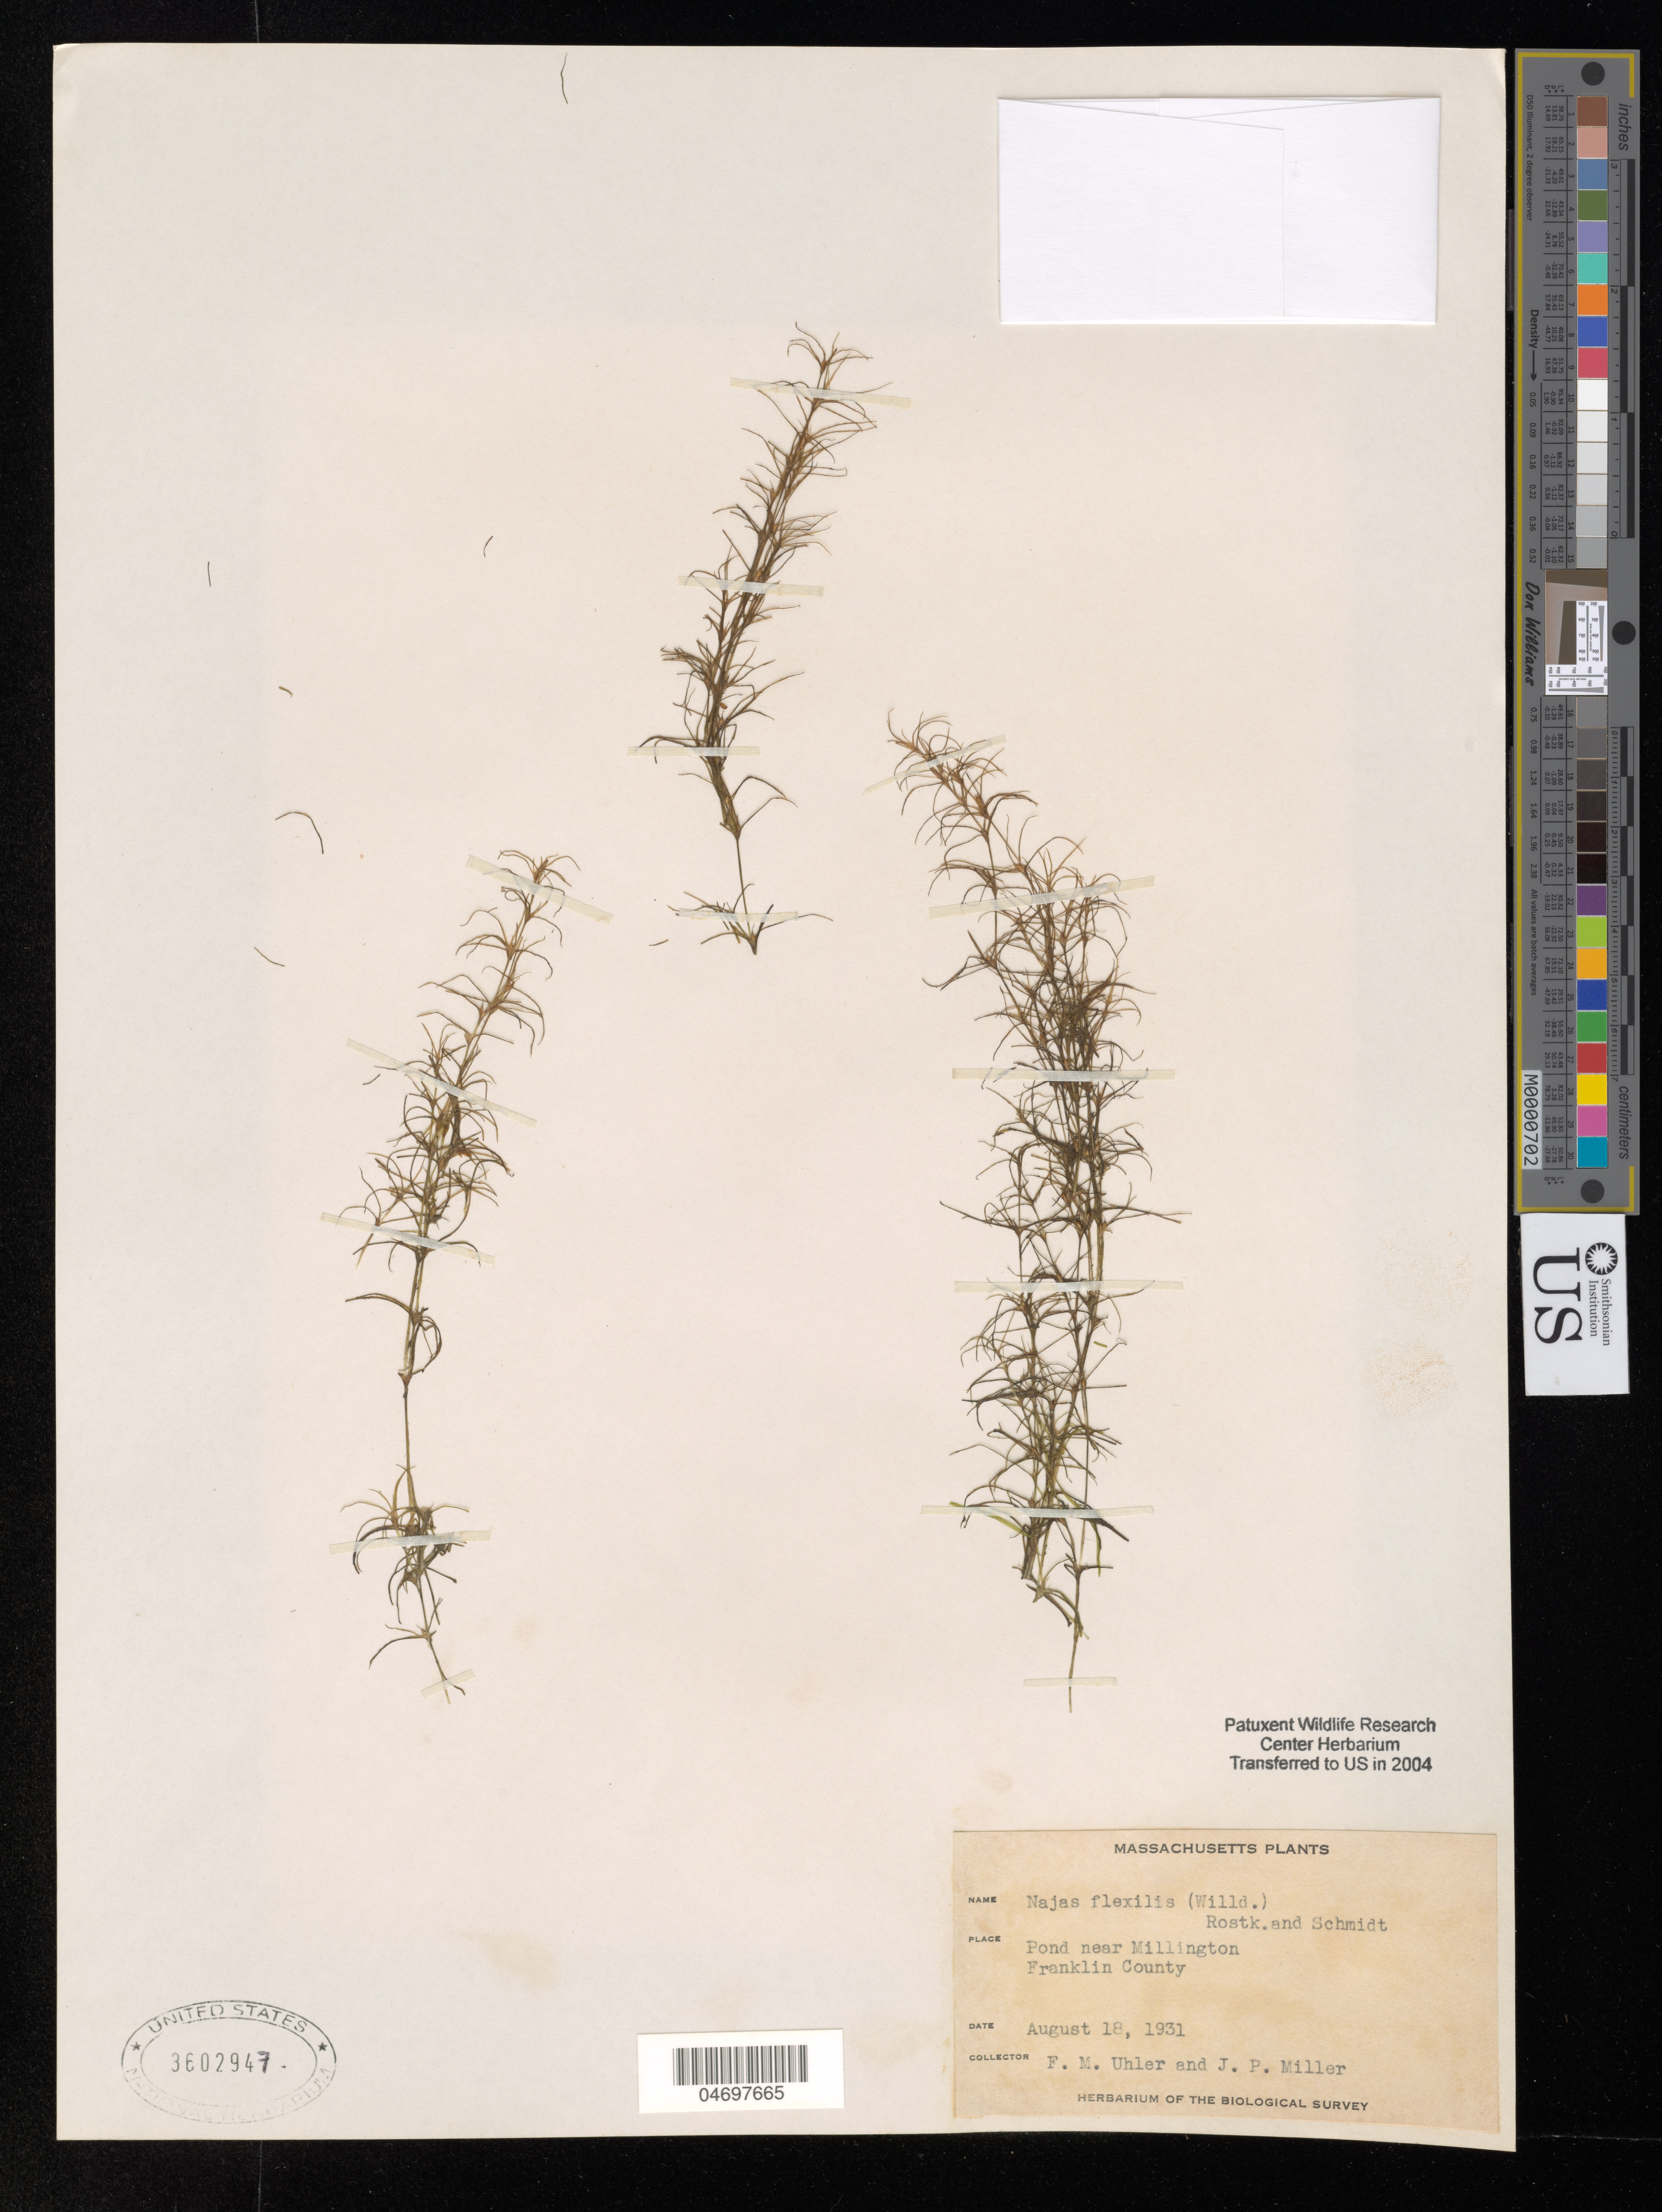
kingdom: Plantae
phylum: Tracheophyta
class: Liliopsida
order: Alismatales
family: Hydrocharitaceae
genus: Najas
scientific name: Najas flexilis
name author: (Willd.) Rostk. & Schmidt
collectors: F. M. Uhler & J. P. Miller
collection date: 1931-08-18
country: United States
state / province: Massachusetts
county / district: Franklin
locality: Millington,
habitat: Pond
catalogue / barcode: US 3602947